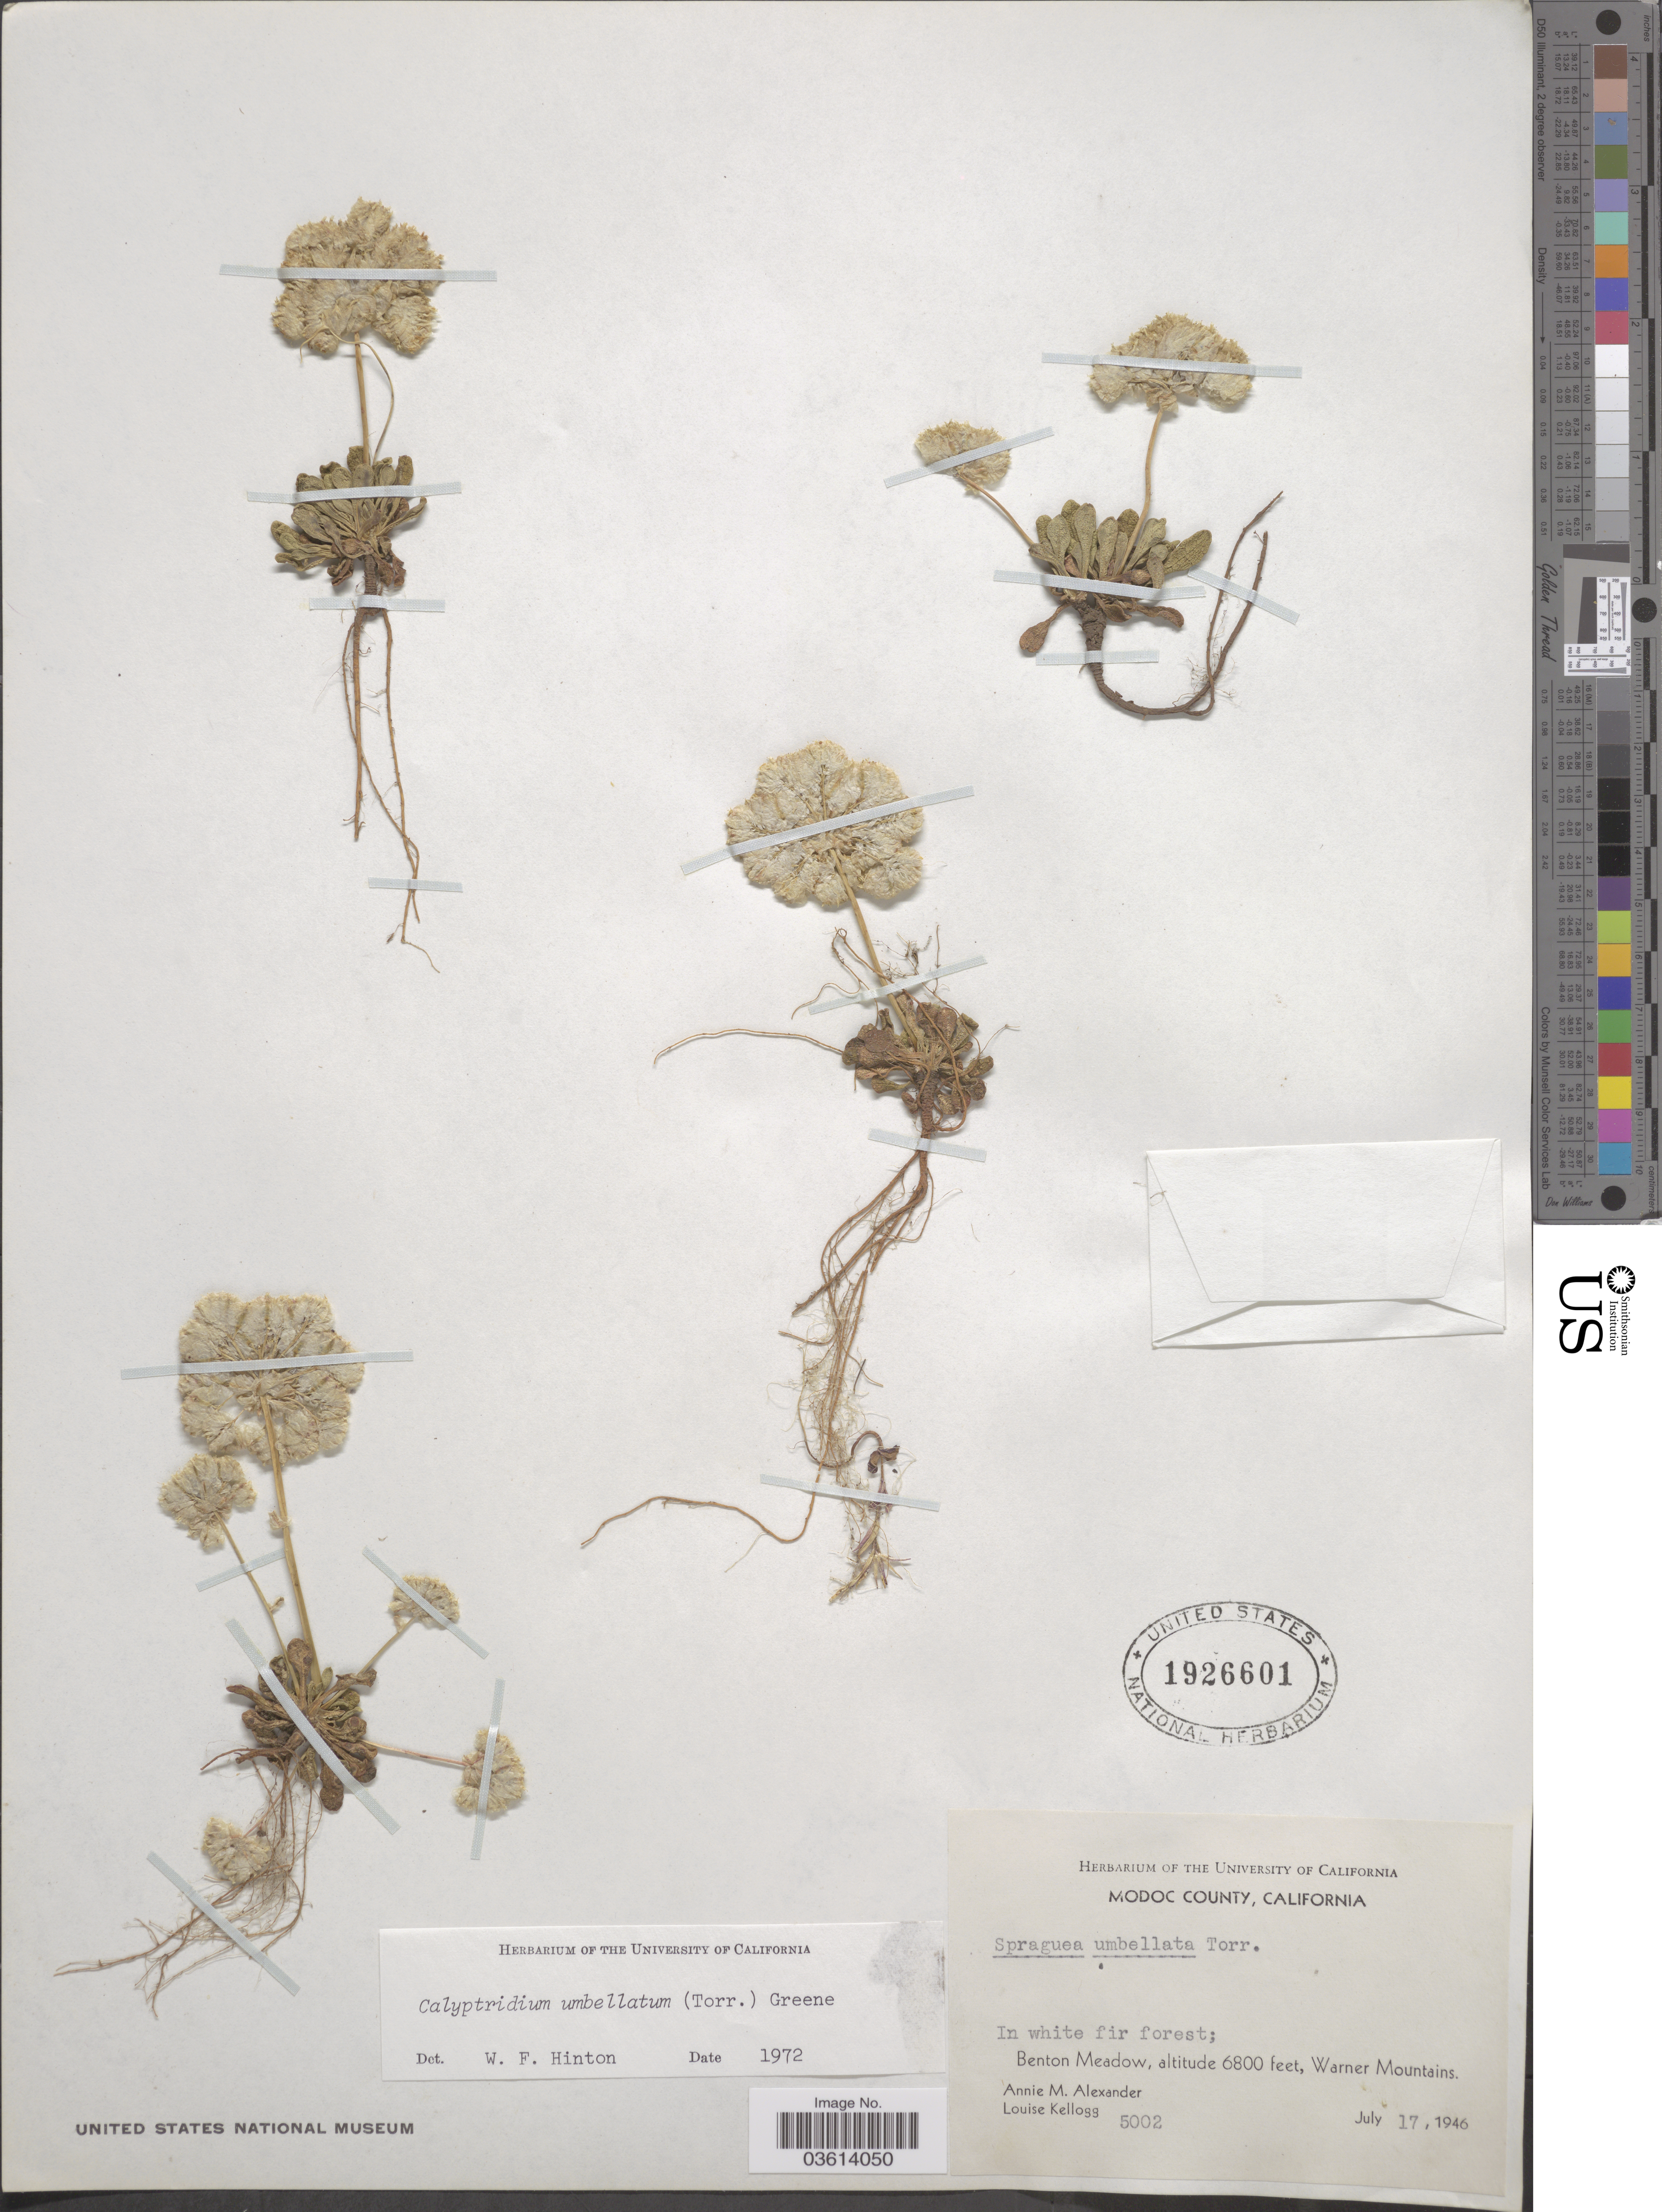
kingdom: Plantae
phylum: Tracheophyta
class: Magnoliopsida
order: Caryophyllales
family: Montiaceae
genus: Calyptridium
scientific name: Calyptridium umbellatum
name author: (Torr.) Greene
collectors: A. M. Alexander & L. Kellogg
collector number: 5002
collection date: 1946-07-17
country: United States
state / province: California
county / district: Modoc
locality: Modoc County. Benton Meadow, Warner Mountains.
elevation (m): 2073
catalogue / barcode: US 1926601